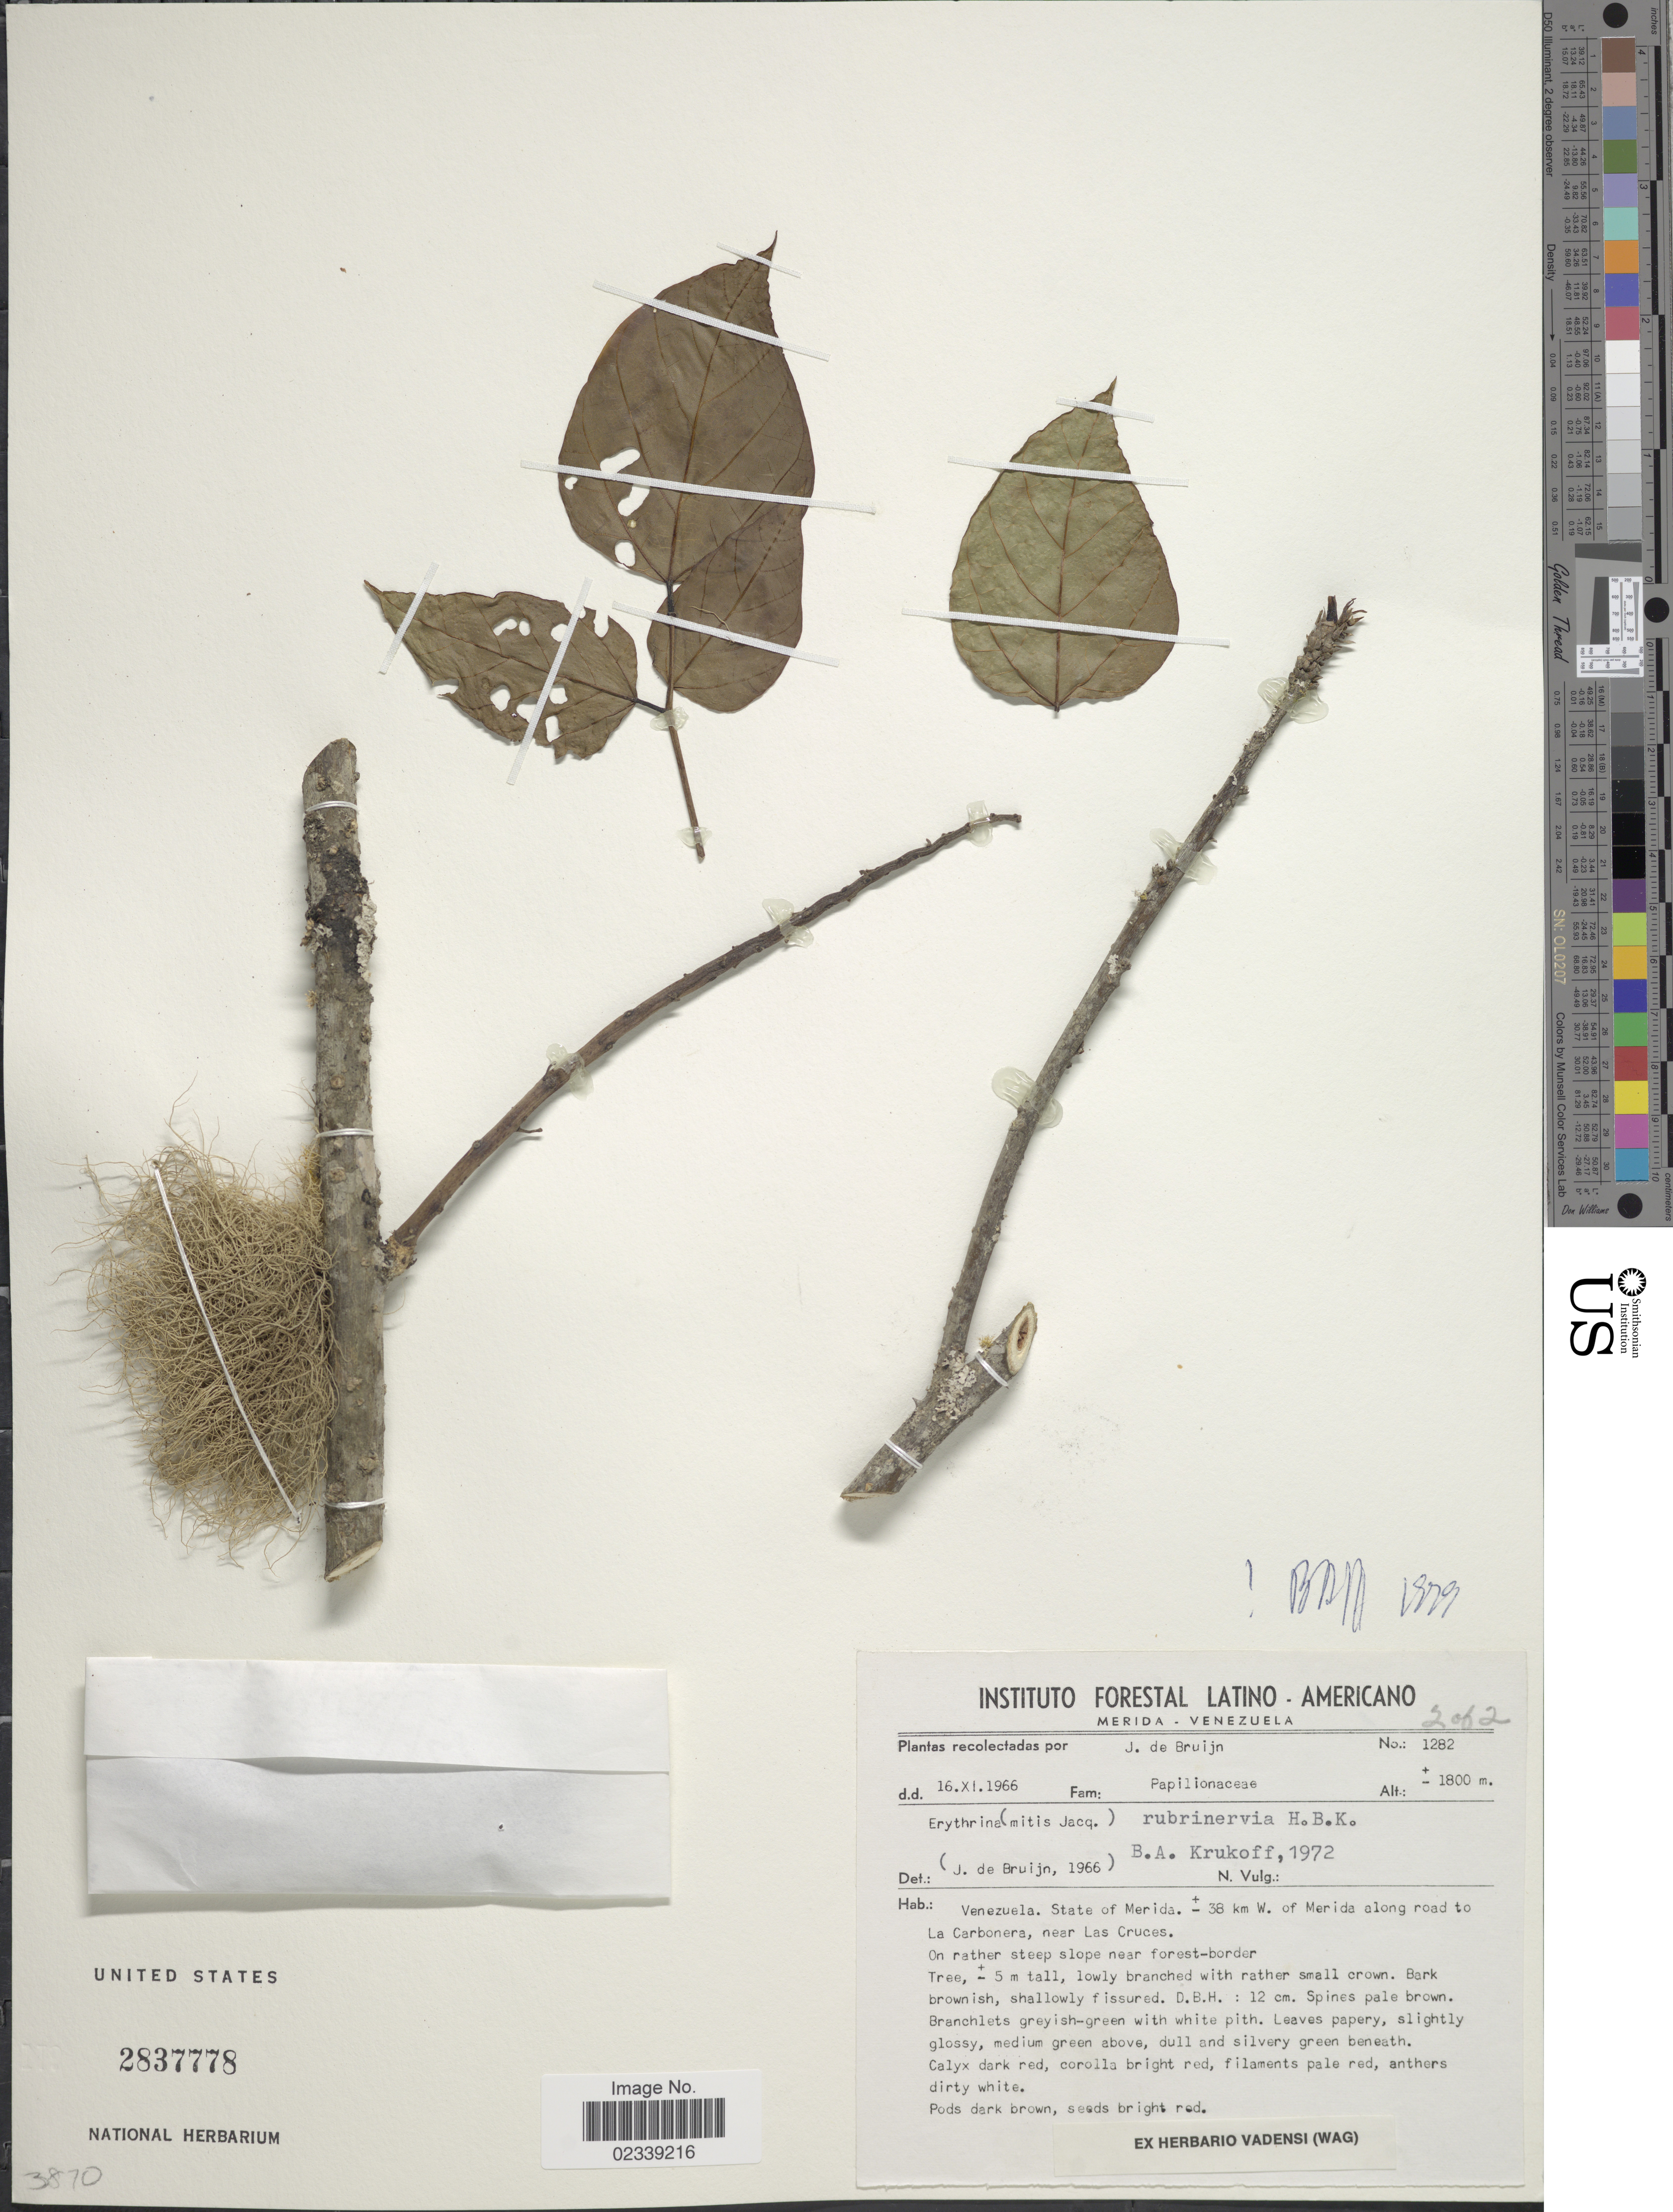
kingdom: Plantae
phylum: Tracheophyta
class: Magnoliopsida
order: Fabales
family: Fabaceae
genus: Erythrina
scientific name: Erythrina rubrinervia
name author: Kunth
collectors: J. Bruijn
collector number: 1282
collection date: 1966-11-16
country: Venezuela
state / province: Mérida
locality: ± 38 km W of Merida along road to La Carbonera, near Las Cruces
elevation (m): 1800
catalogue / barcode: US 2837778